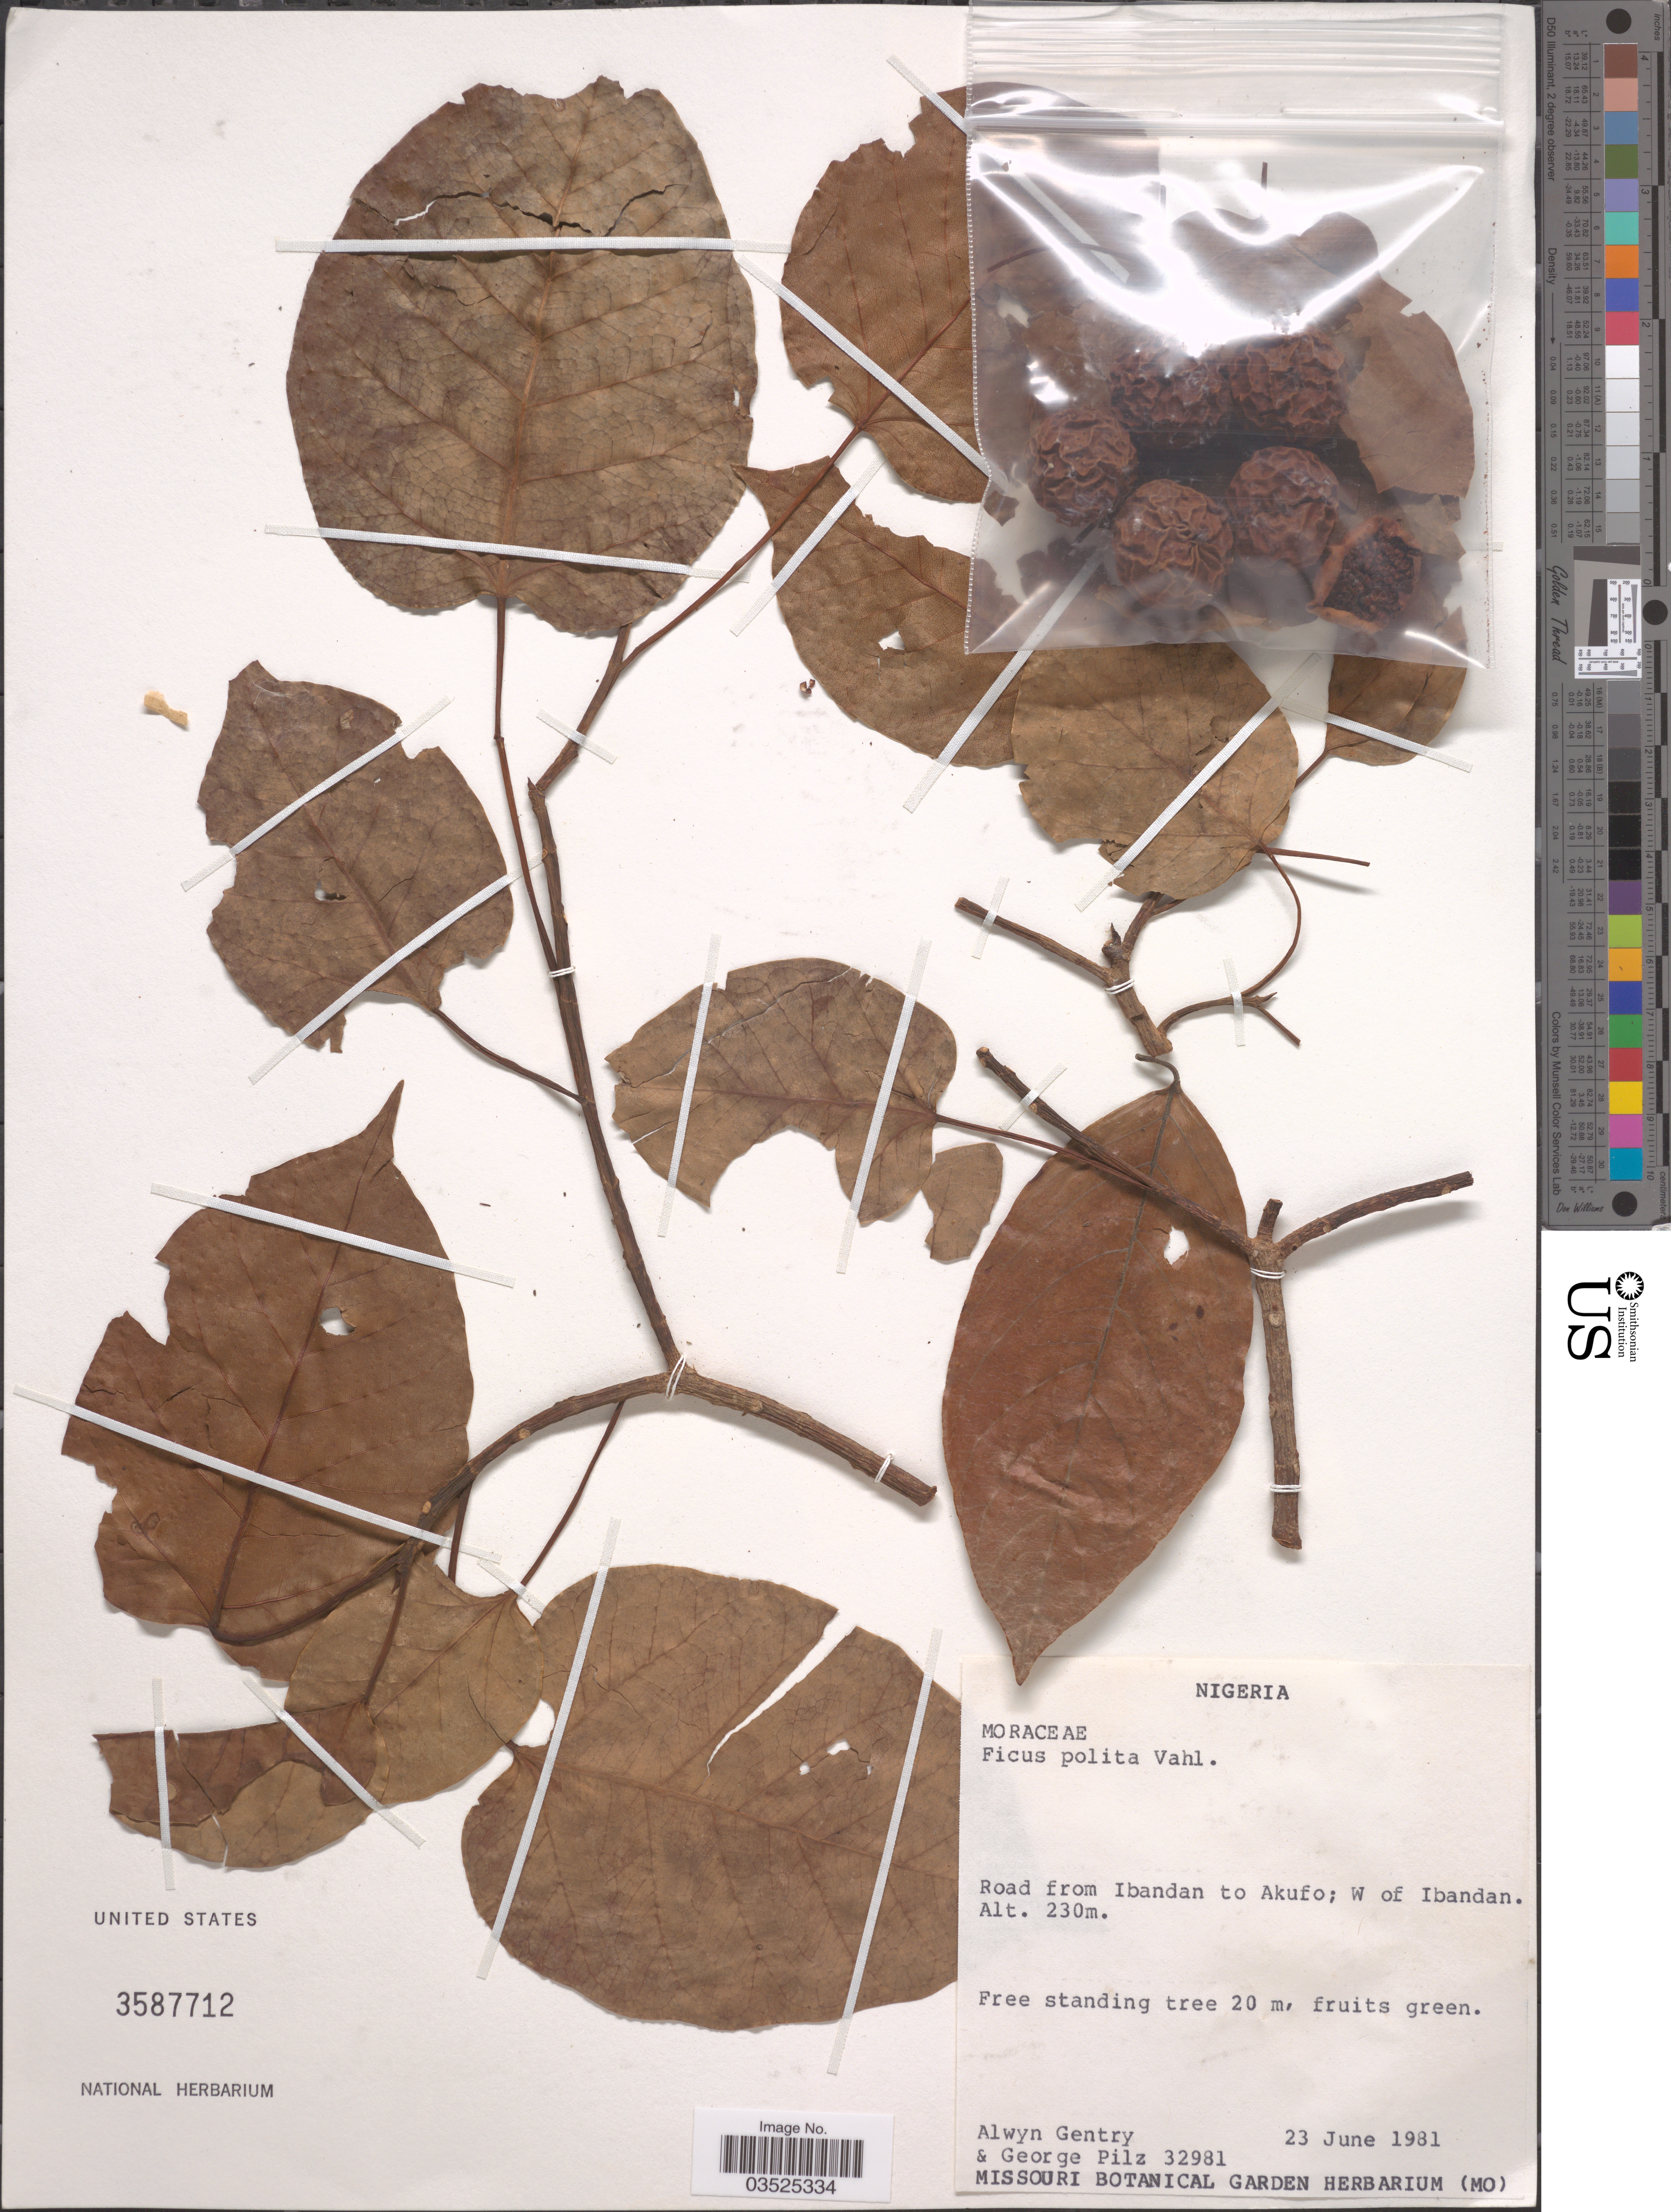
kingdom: Plantae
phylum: Tracheophyta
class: Magnoliopsida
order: Rosales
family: Moraceae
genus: Ficus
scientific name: Ficus polita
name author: Vahl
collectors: A. H. Gentry & G. E. Pilz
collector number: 32981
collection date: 1981-06-23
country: Nigeria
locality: Road from Ibandan to Akufo; W of Ibandan.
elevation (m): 230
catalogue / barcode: US 3587712